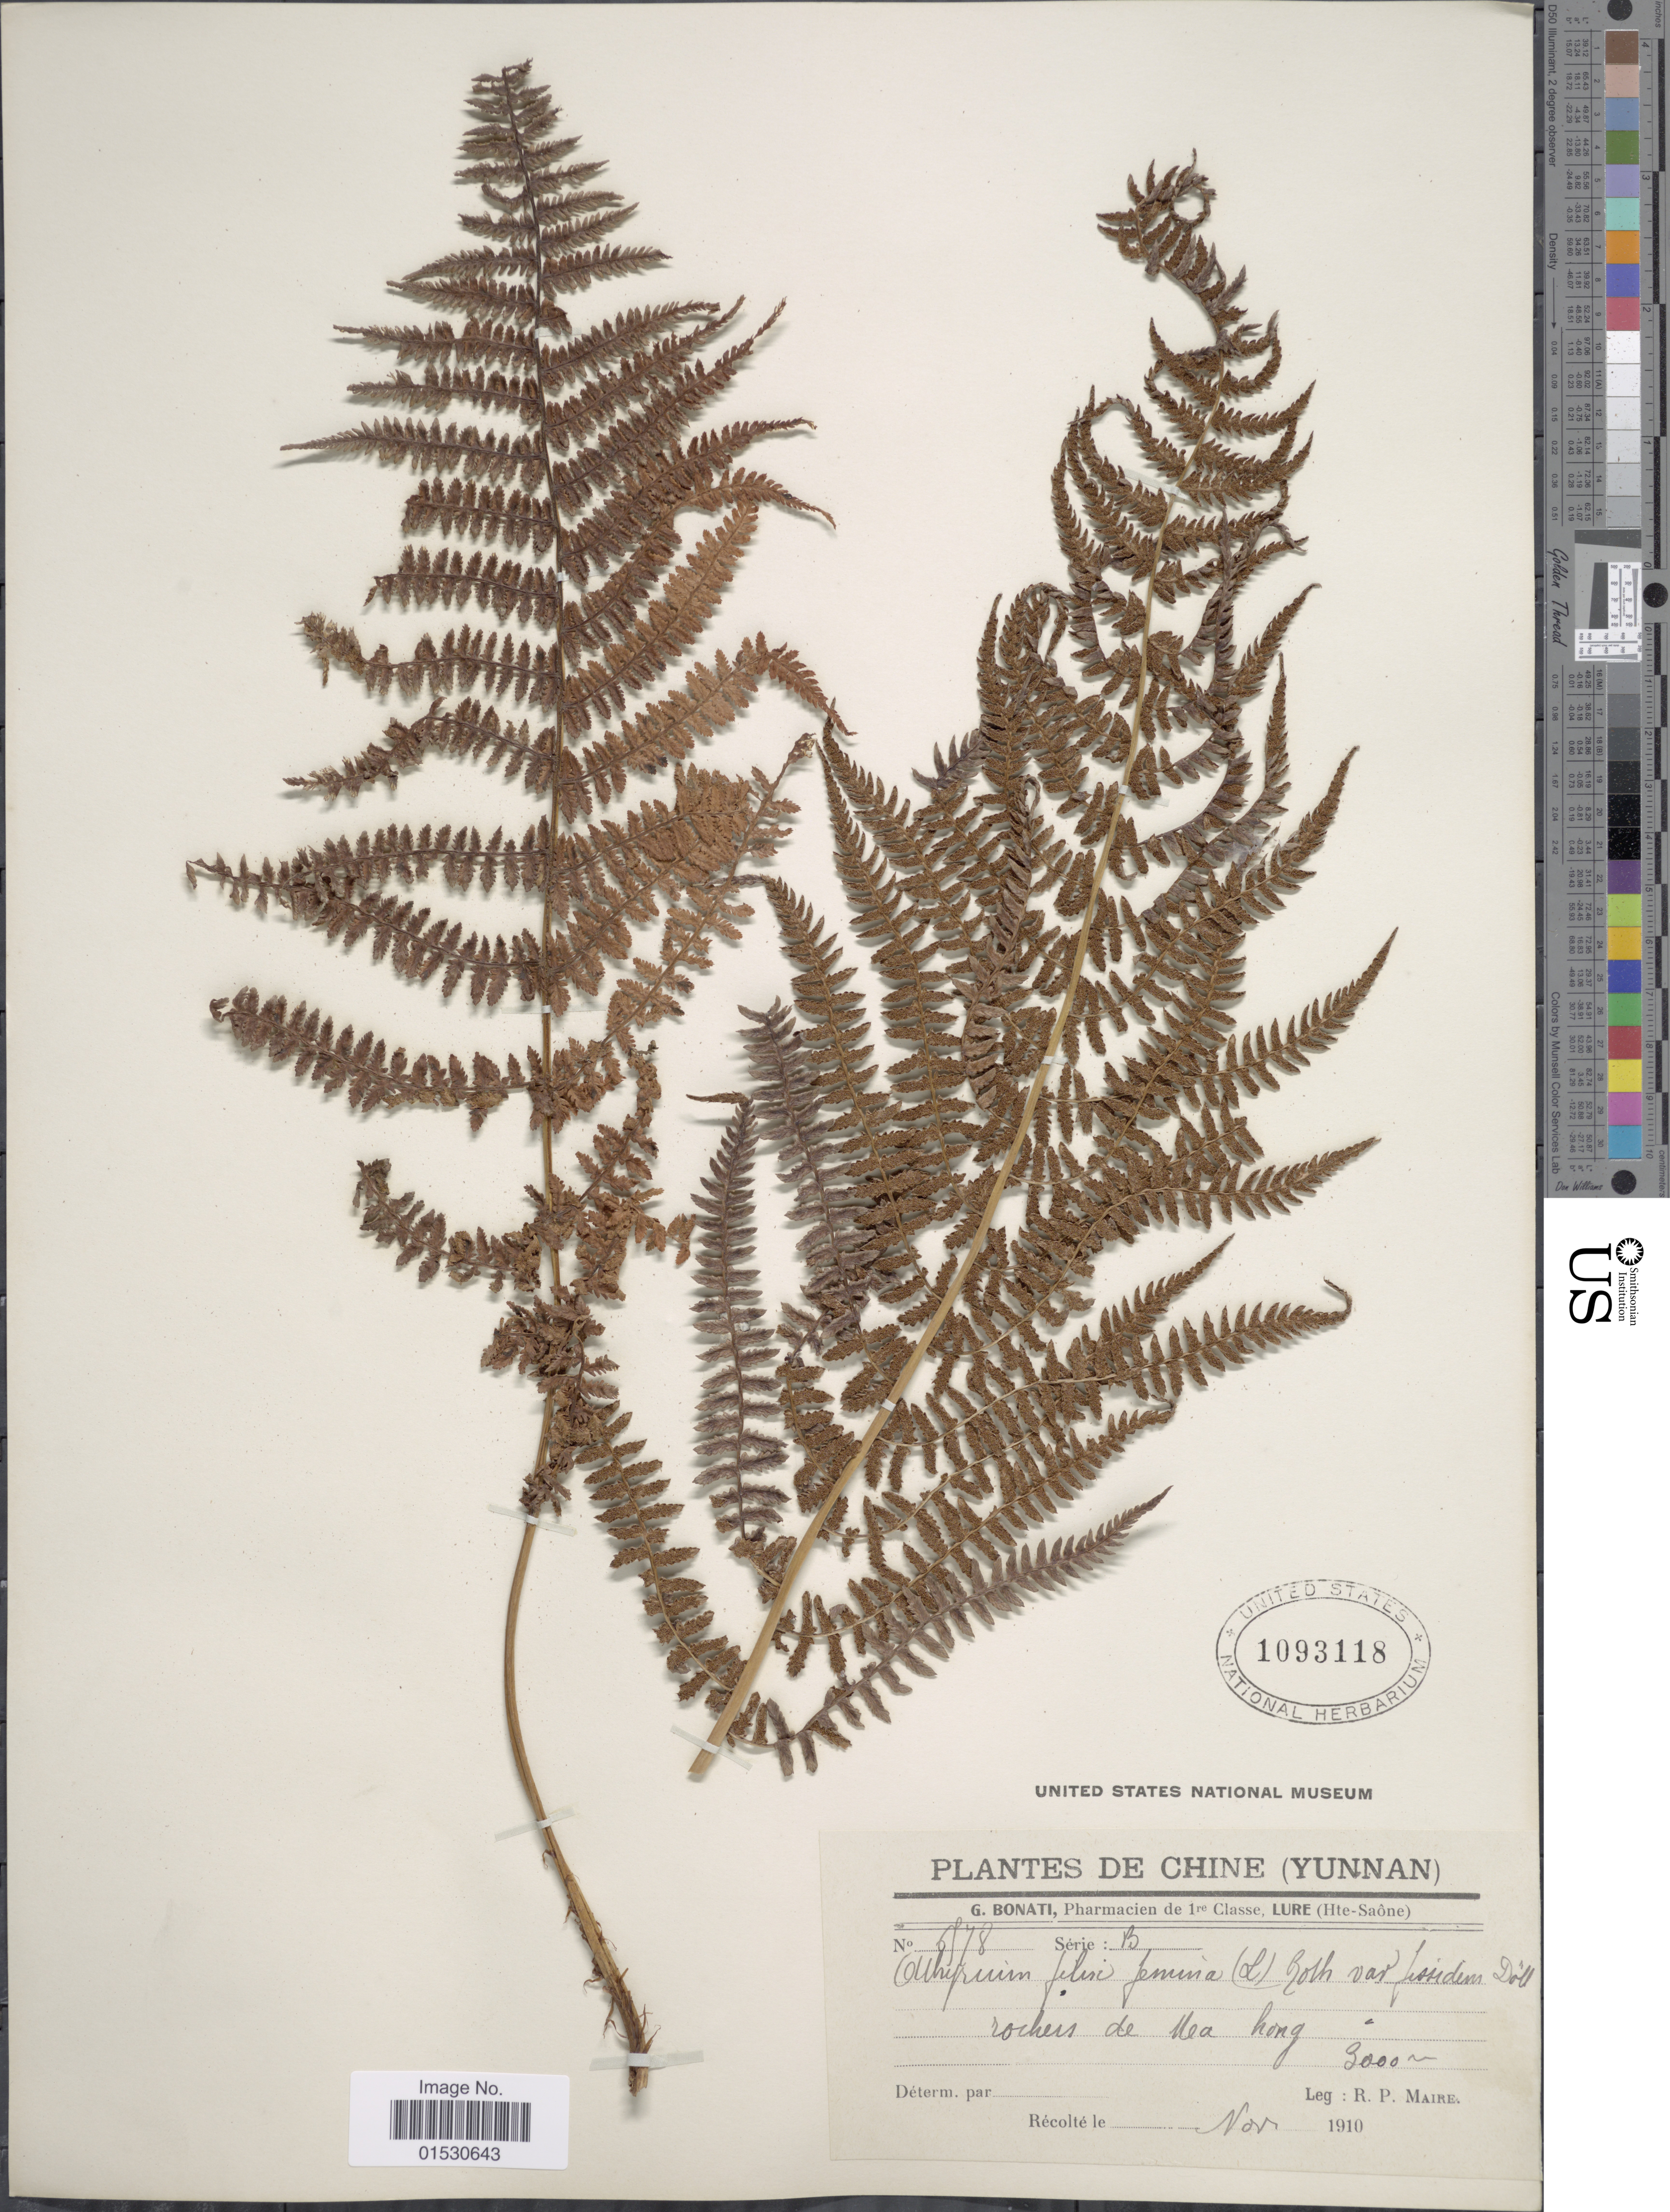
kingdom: Plantae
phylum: Tracheophyta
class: Polypodiopsida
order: Polypodiales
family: Athyriaceae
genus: Athyrium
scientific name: Athyrium filix-femina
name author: (L.) Roth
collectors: R.-P. Maire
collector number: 6978B*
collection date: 1910-11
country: China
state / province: Yunnan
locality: Rochers de Mea hong [interpreted]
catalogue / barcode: US 1093118